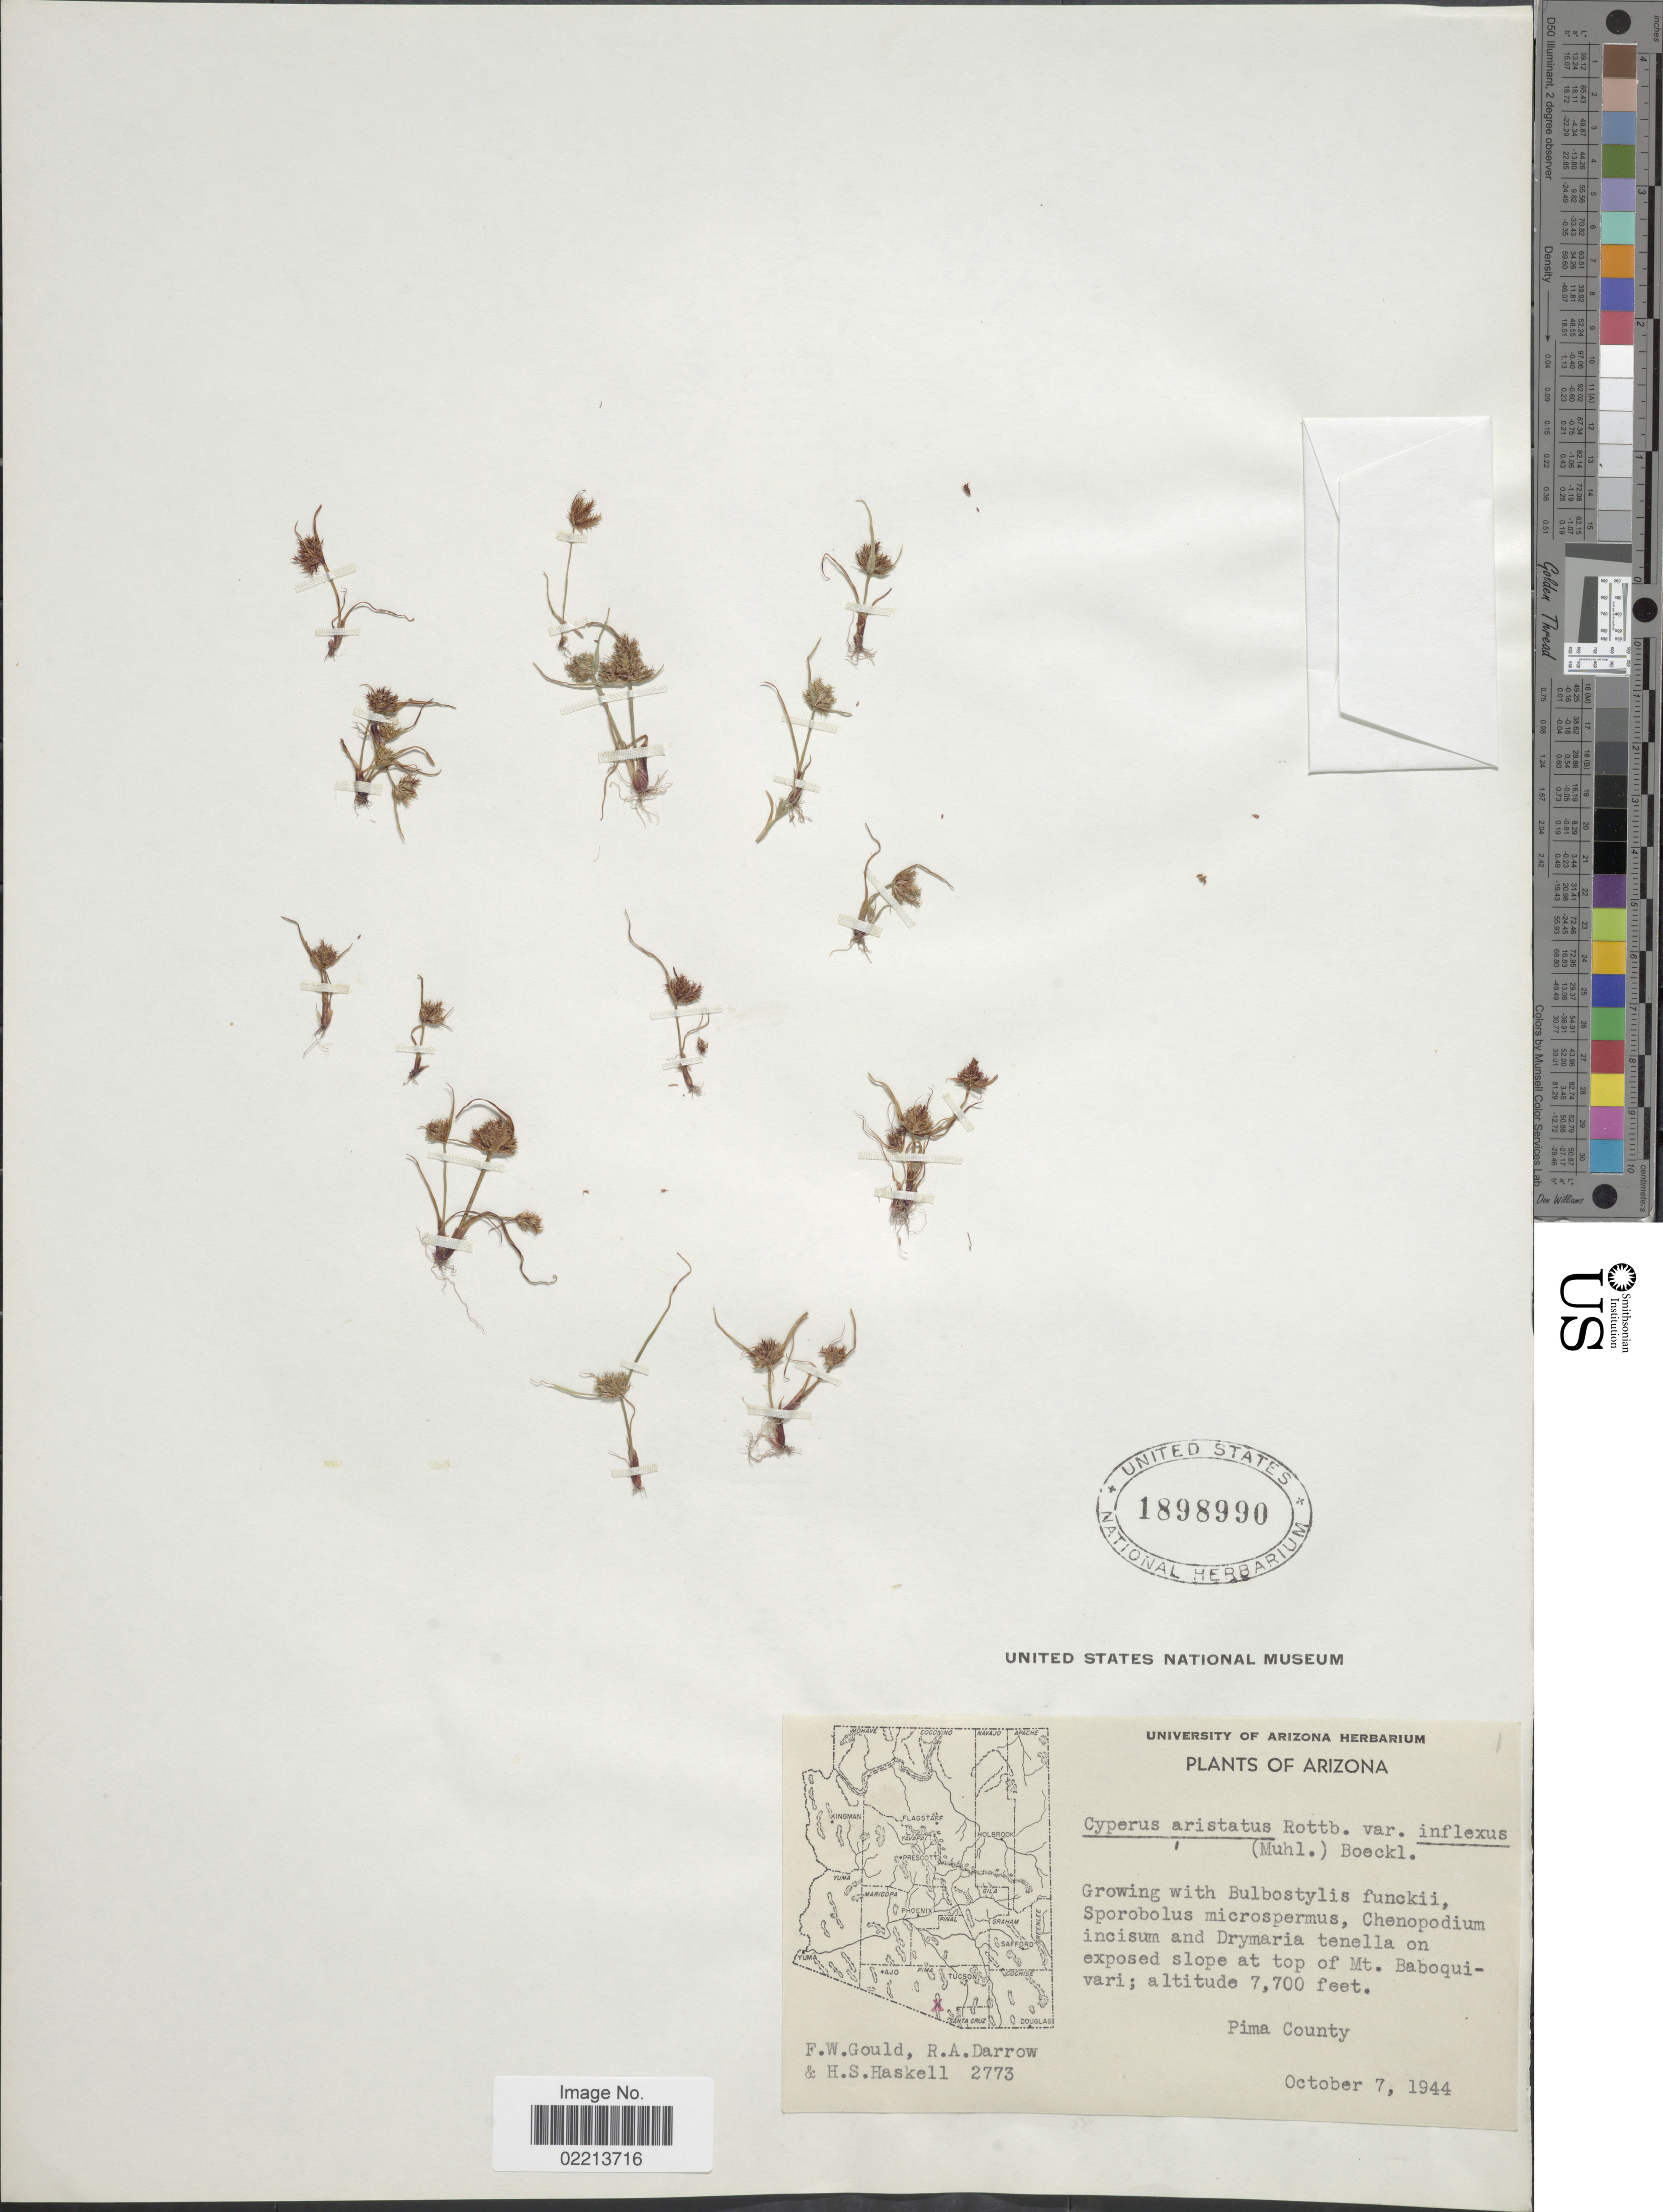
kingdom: Plantae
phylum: Tracheophyta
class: Liliopsida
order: Poales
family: Cyperaceae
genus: Cyperus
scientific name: Cyperus squarrosus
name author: L.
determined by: Strong, Mark T., (BOT), Smithsonian Institution - National Museum of Natural History (UNITED STATES)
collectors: F. W. Gould, R. A. Darrow & H. Haskell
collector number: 2773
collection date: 1944-10-07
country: United States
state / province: Arizona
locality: On exposed slope at top of Mt. Baboquivari, Pima County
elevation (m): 2347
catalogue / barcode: US 1898990